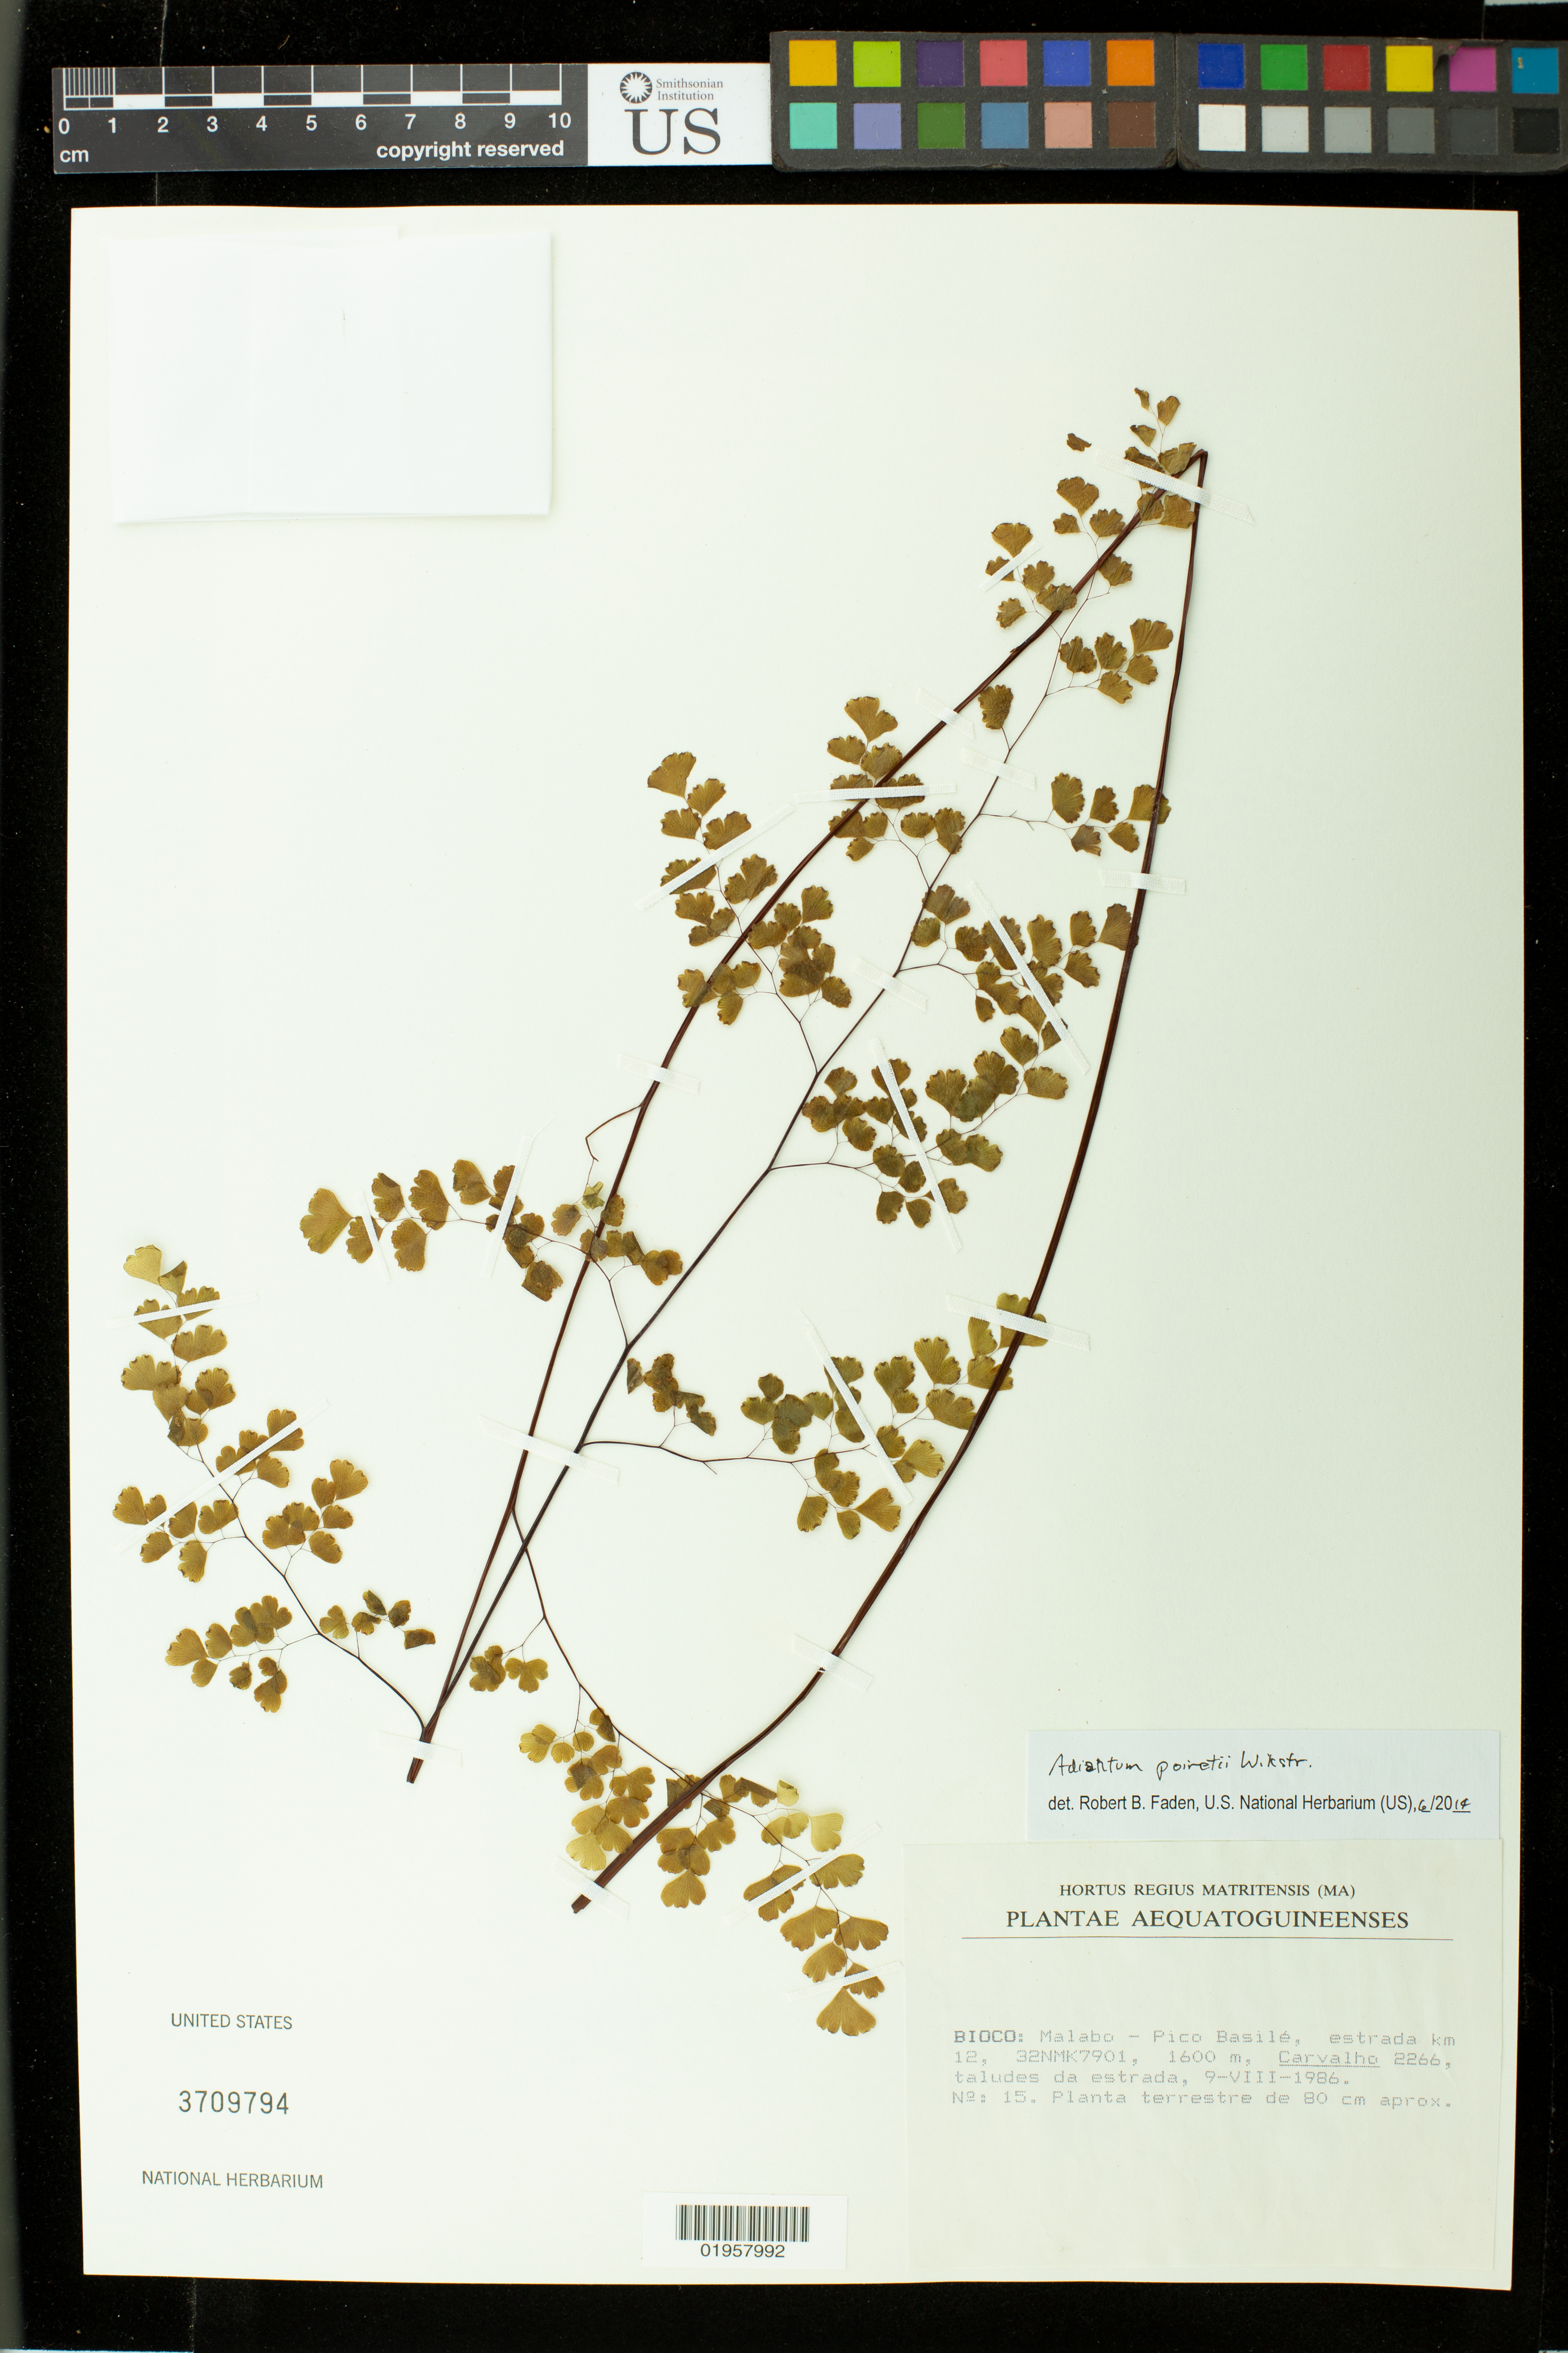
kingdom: Plantae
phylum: Tracheophyta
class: Polypodiopsida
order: Polypodiales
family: Pteridaceae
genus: Adiantum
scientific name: Adiantum poiretii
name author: Wikstr.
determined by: Faden, Robert B., (US), Smithsonian Institution - National Museum of Natural History (UNITED STATES)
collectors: -- Carvalho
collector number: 2266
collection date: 1986-08-09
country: Equatorial Guinea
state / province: Bioko Sur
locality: Bioco [Bioko]. Moca - Musola, estrada km 5, 32NMJ6173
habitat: Taludes da estrada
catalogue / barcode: US 3709794